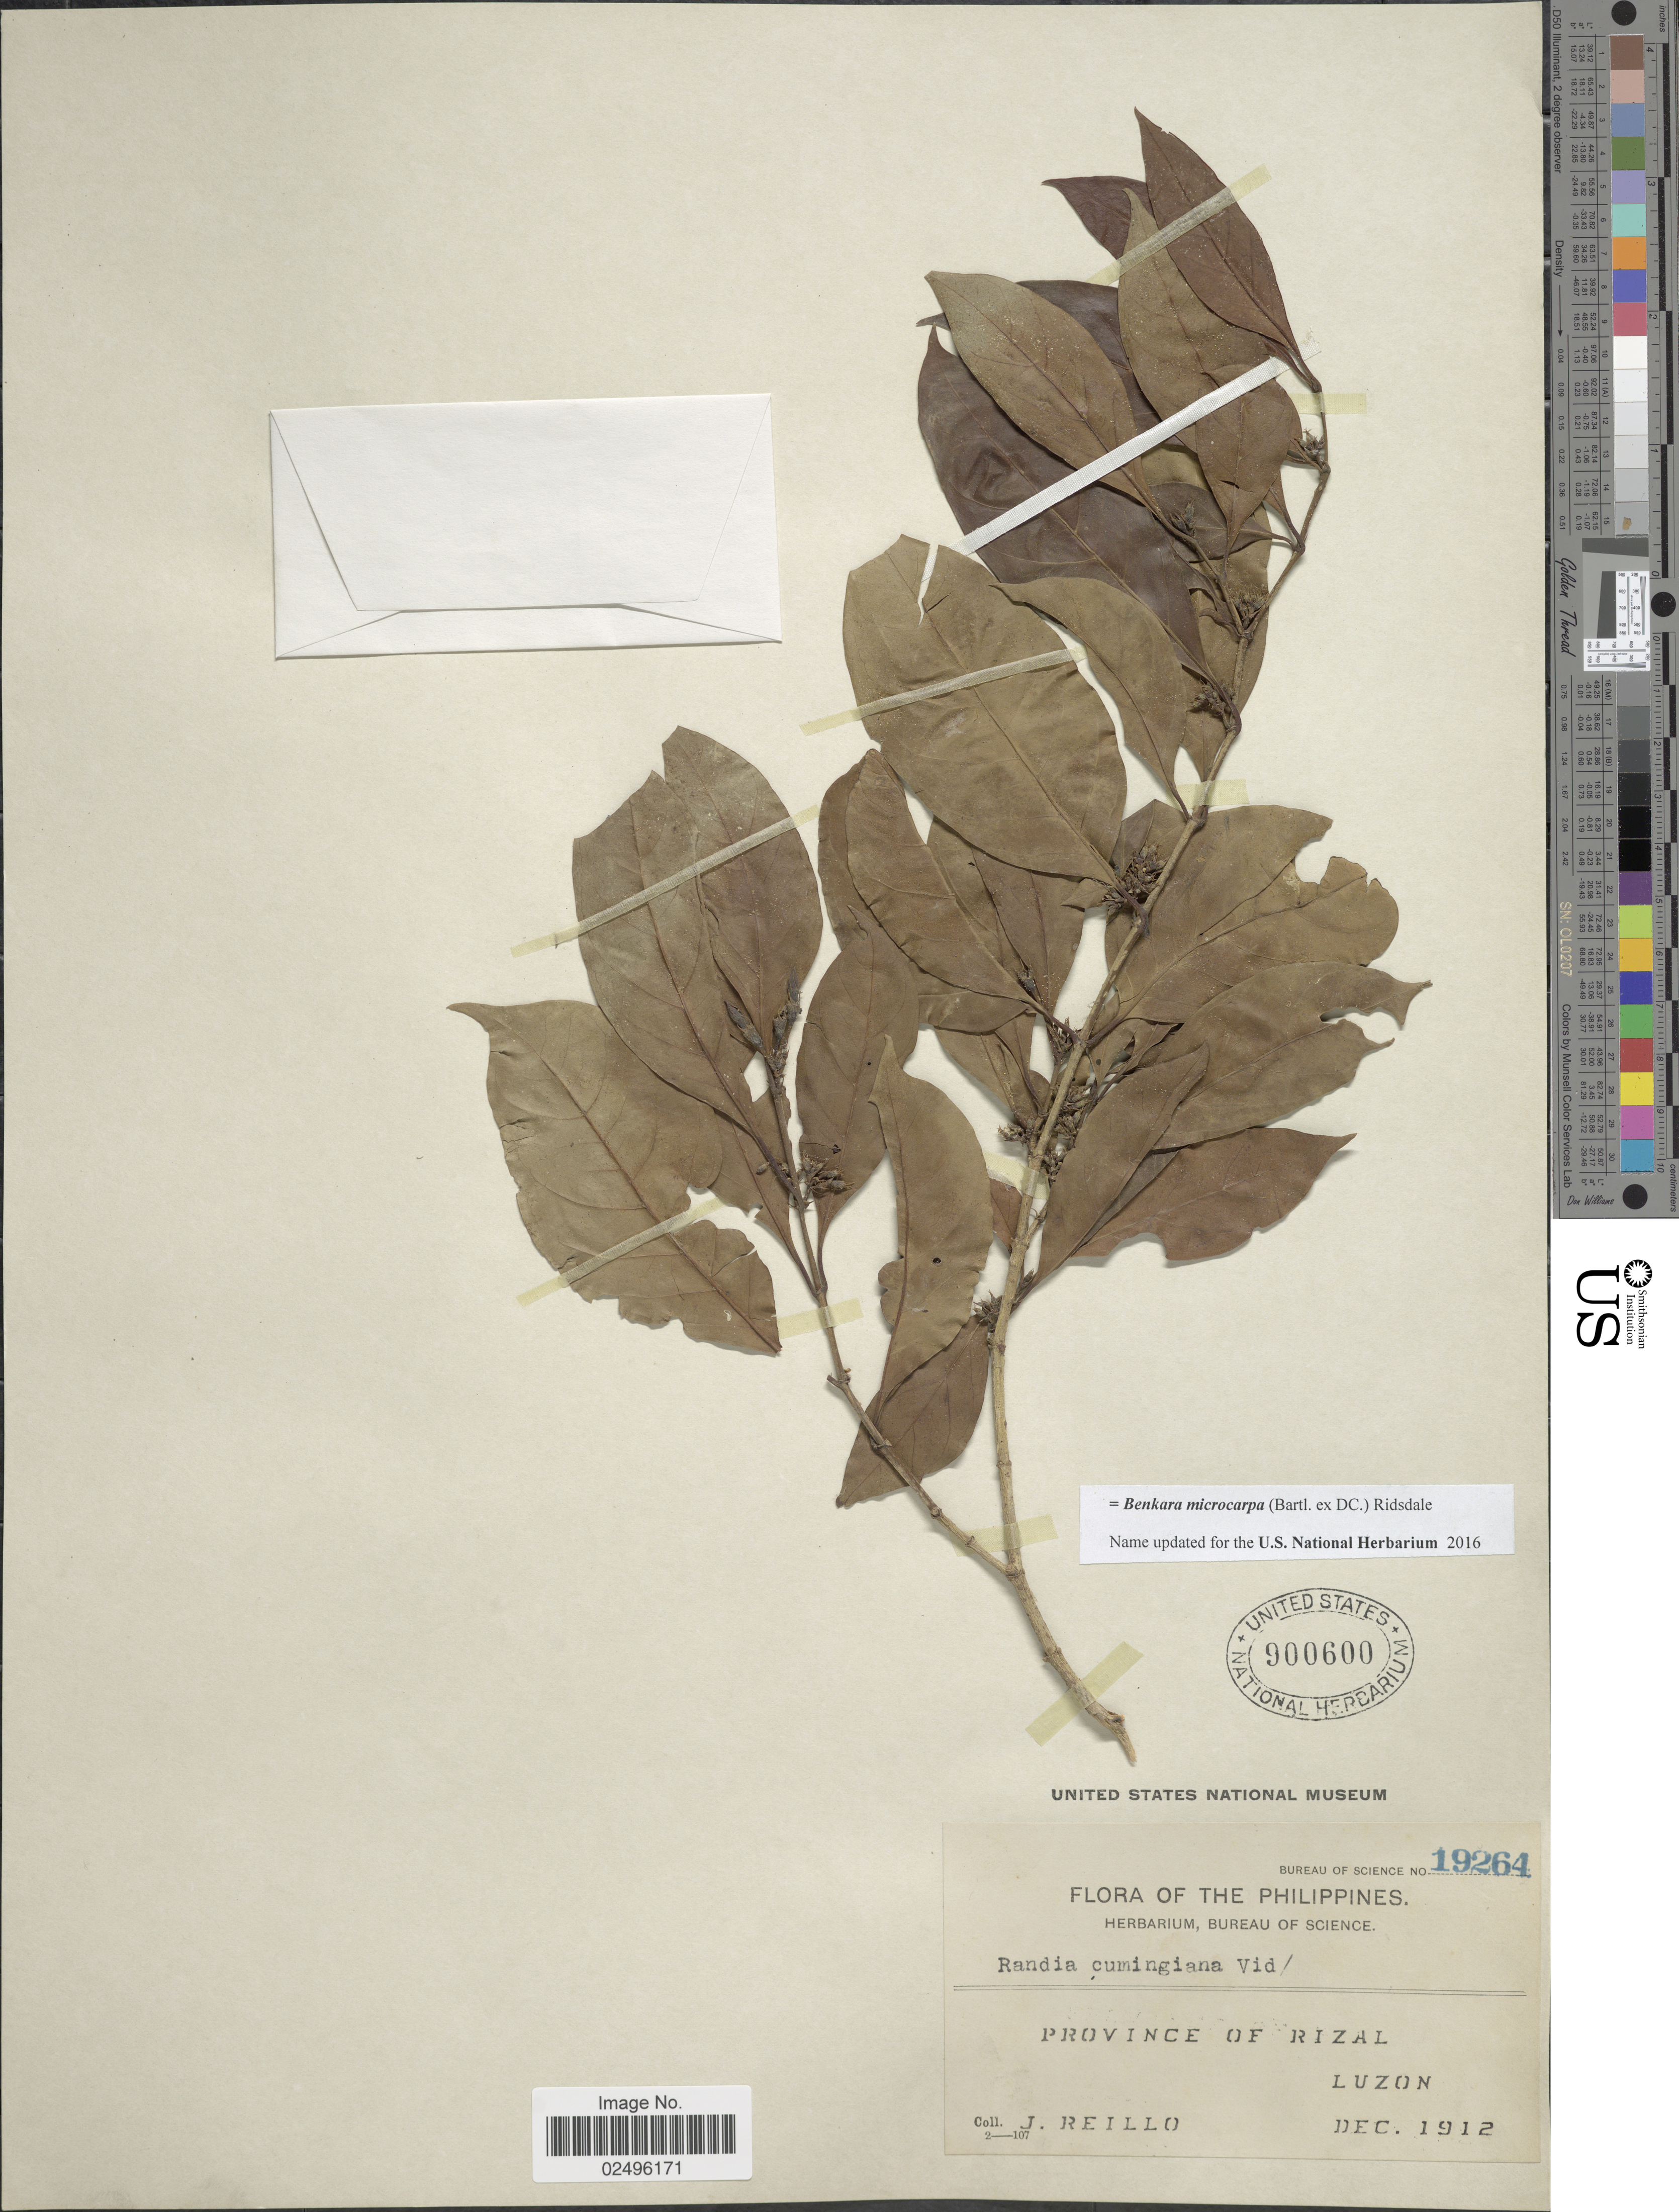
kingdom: Plantae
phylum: Tracheophyta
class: Magnoliopsida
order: Gentianales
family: Rubiaceae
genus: Fagerlindia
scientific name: Fagerlindia microcarpa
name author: (Bartl. ex DC.) Ridsdale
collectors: J. Reillo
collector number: Bureau of Science 19264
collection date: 1912-12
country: Philippines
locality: Province of Rizal, Luzon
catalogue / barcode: US 900600